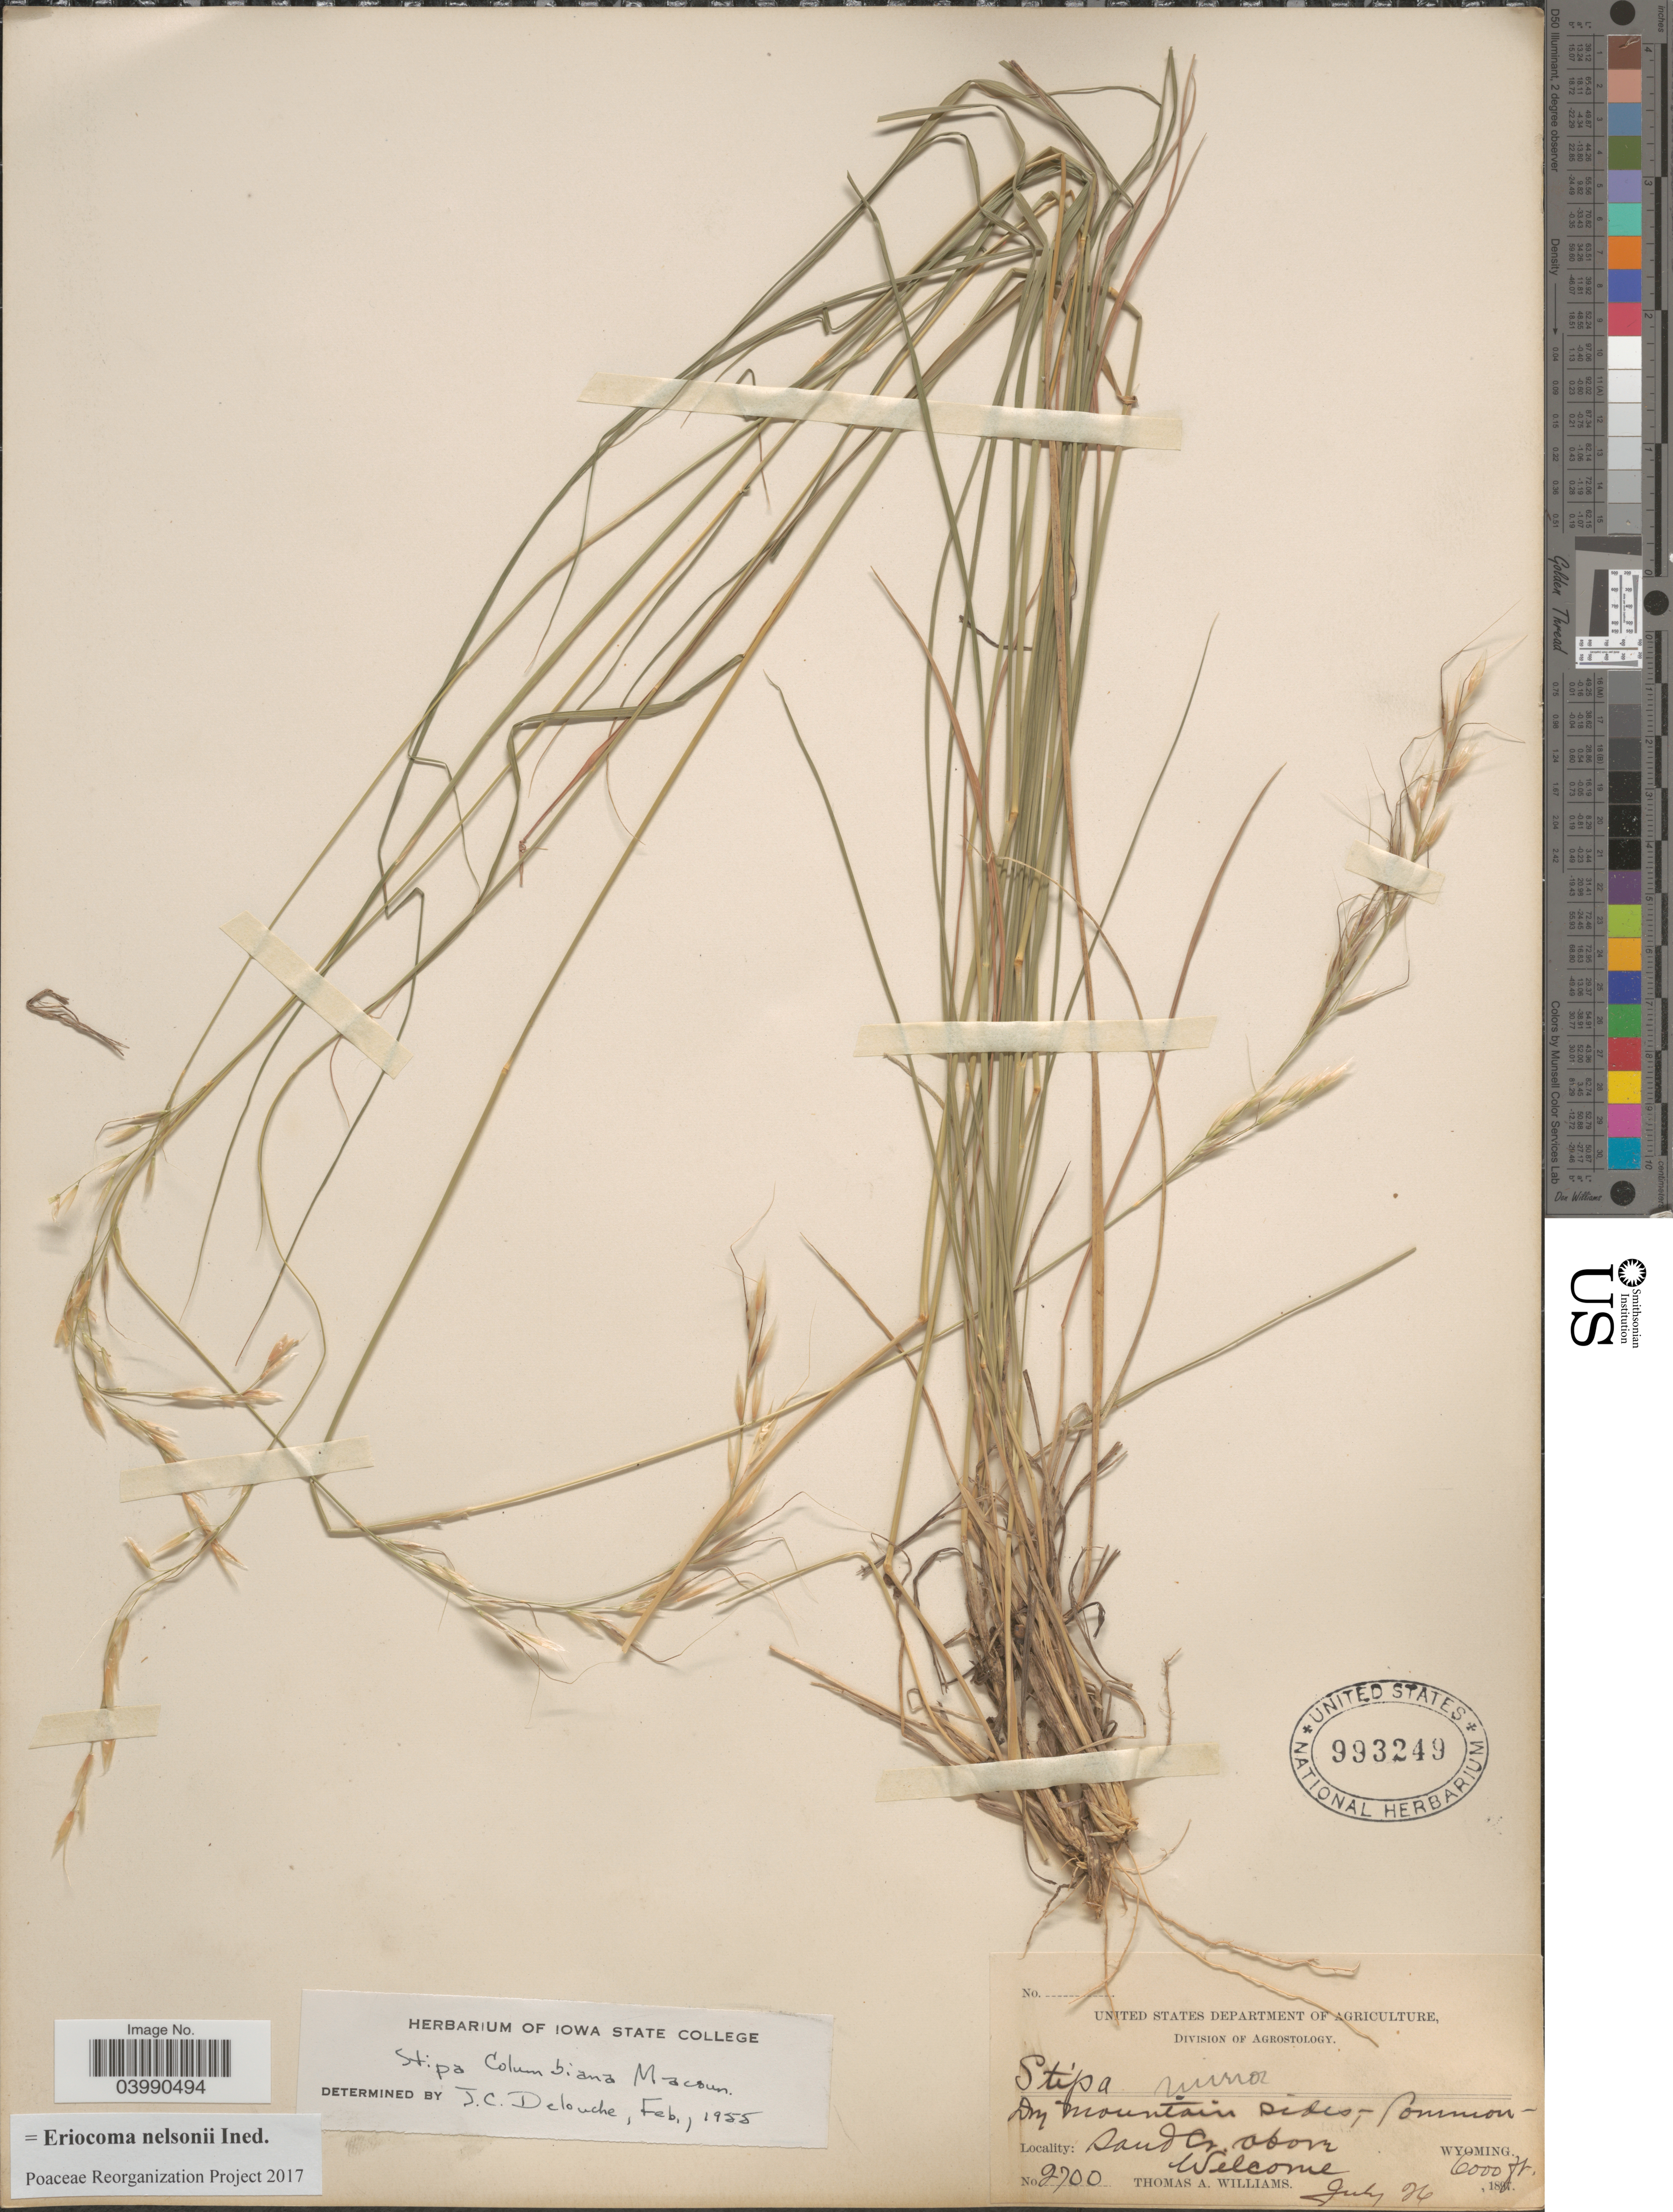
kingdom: Plantae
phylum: Tracheophyta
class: Liliopsida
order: Poales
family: Poaceae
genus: Eriocoma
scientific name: Eriocoma nelsonii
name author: (Scribn.) Romasch.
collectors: T. A. Williams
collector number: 2700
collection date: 1897-07-26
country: United States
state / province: Wyoming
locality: Dry mountain sides. Sand Cr. above Welcome.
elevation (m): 1829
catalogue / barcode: US 993249